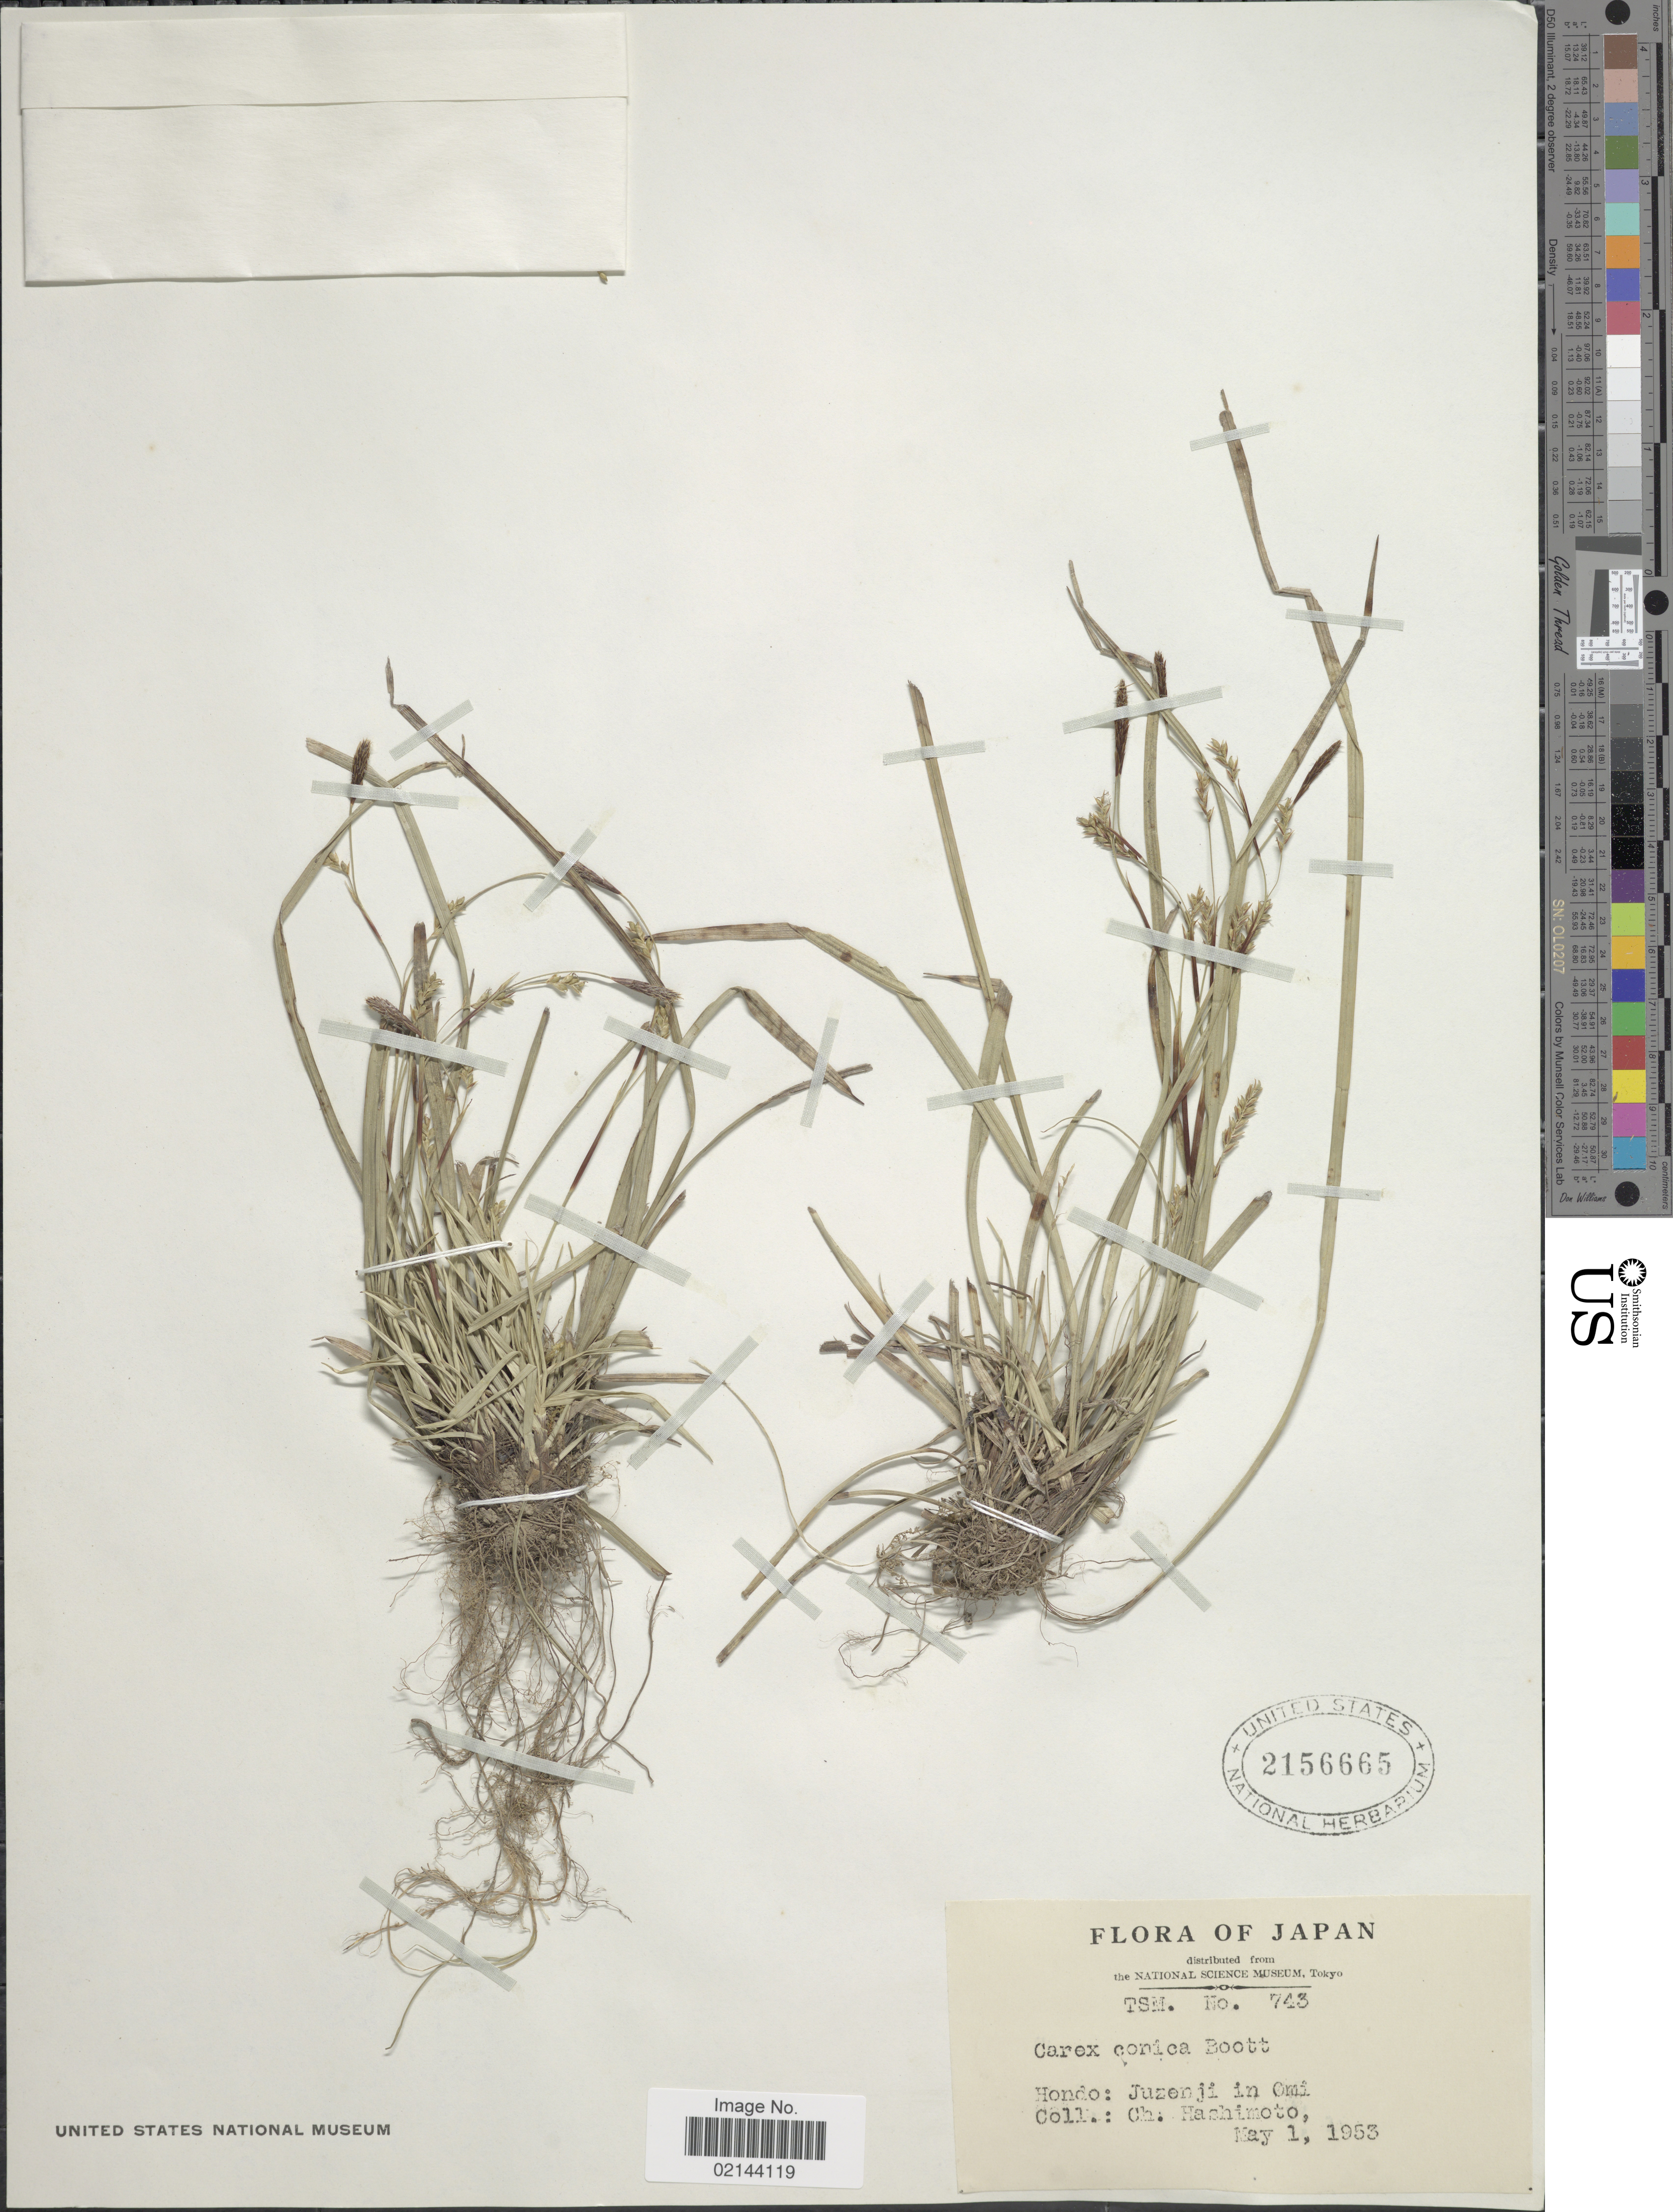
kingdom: Plantae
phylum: Tracheophyta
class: Liliopsida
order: Poales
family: Cyperaceae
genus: Carex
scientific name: Carex conica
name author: Boott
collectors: C. Hashimoto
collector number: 743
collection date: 1953-05-01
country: Japan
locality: Hondo: Juzenji in Omi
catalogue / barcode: US 2156665